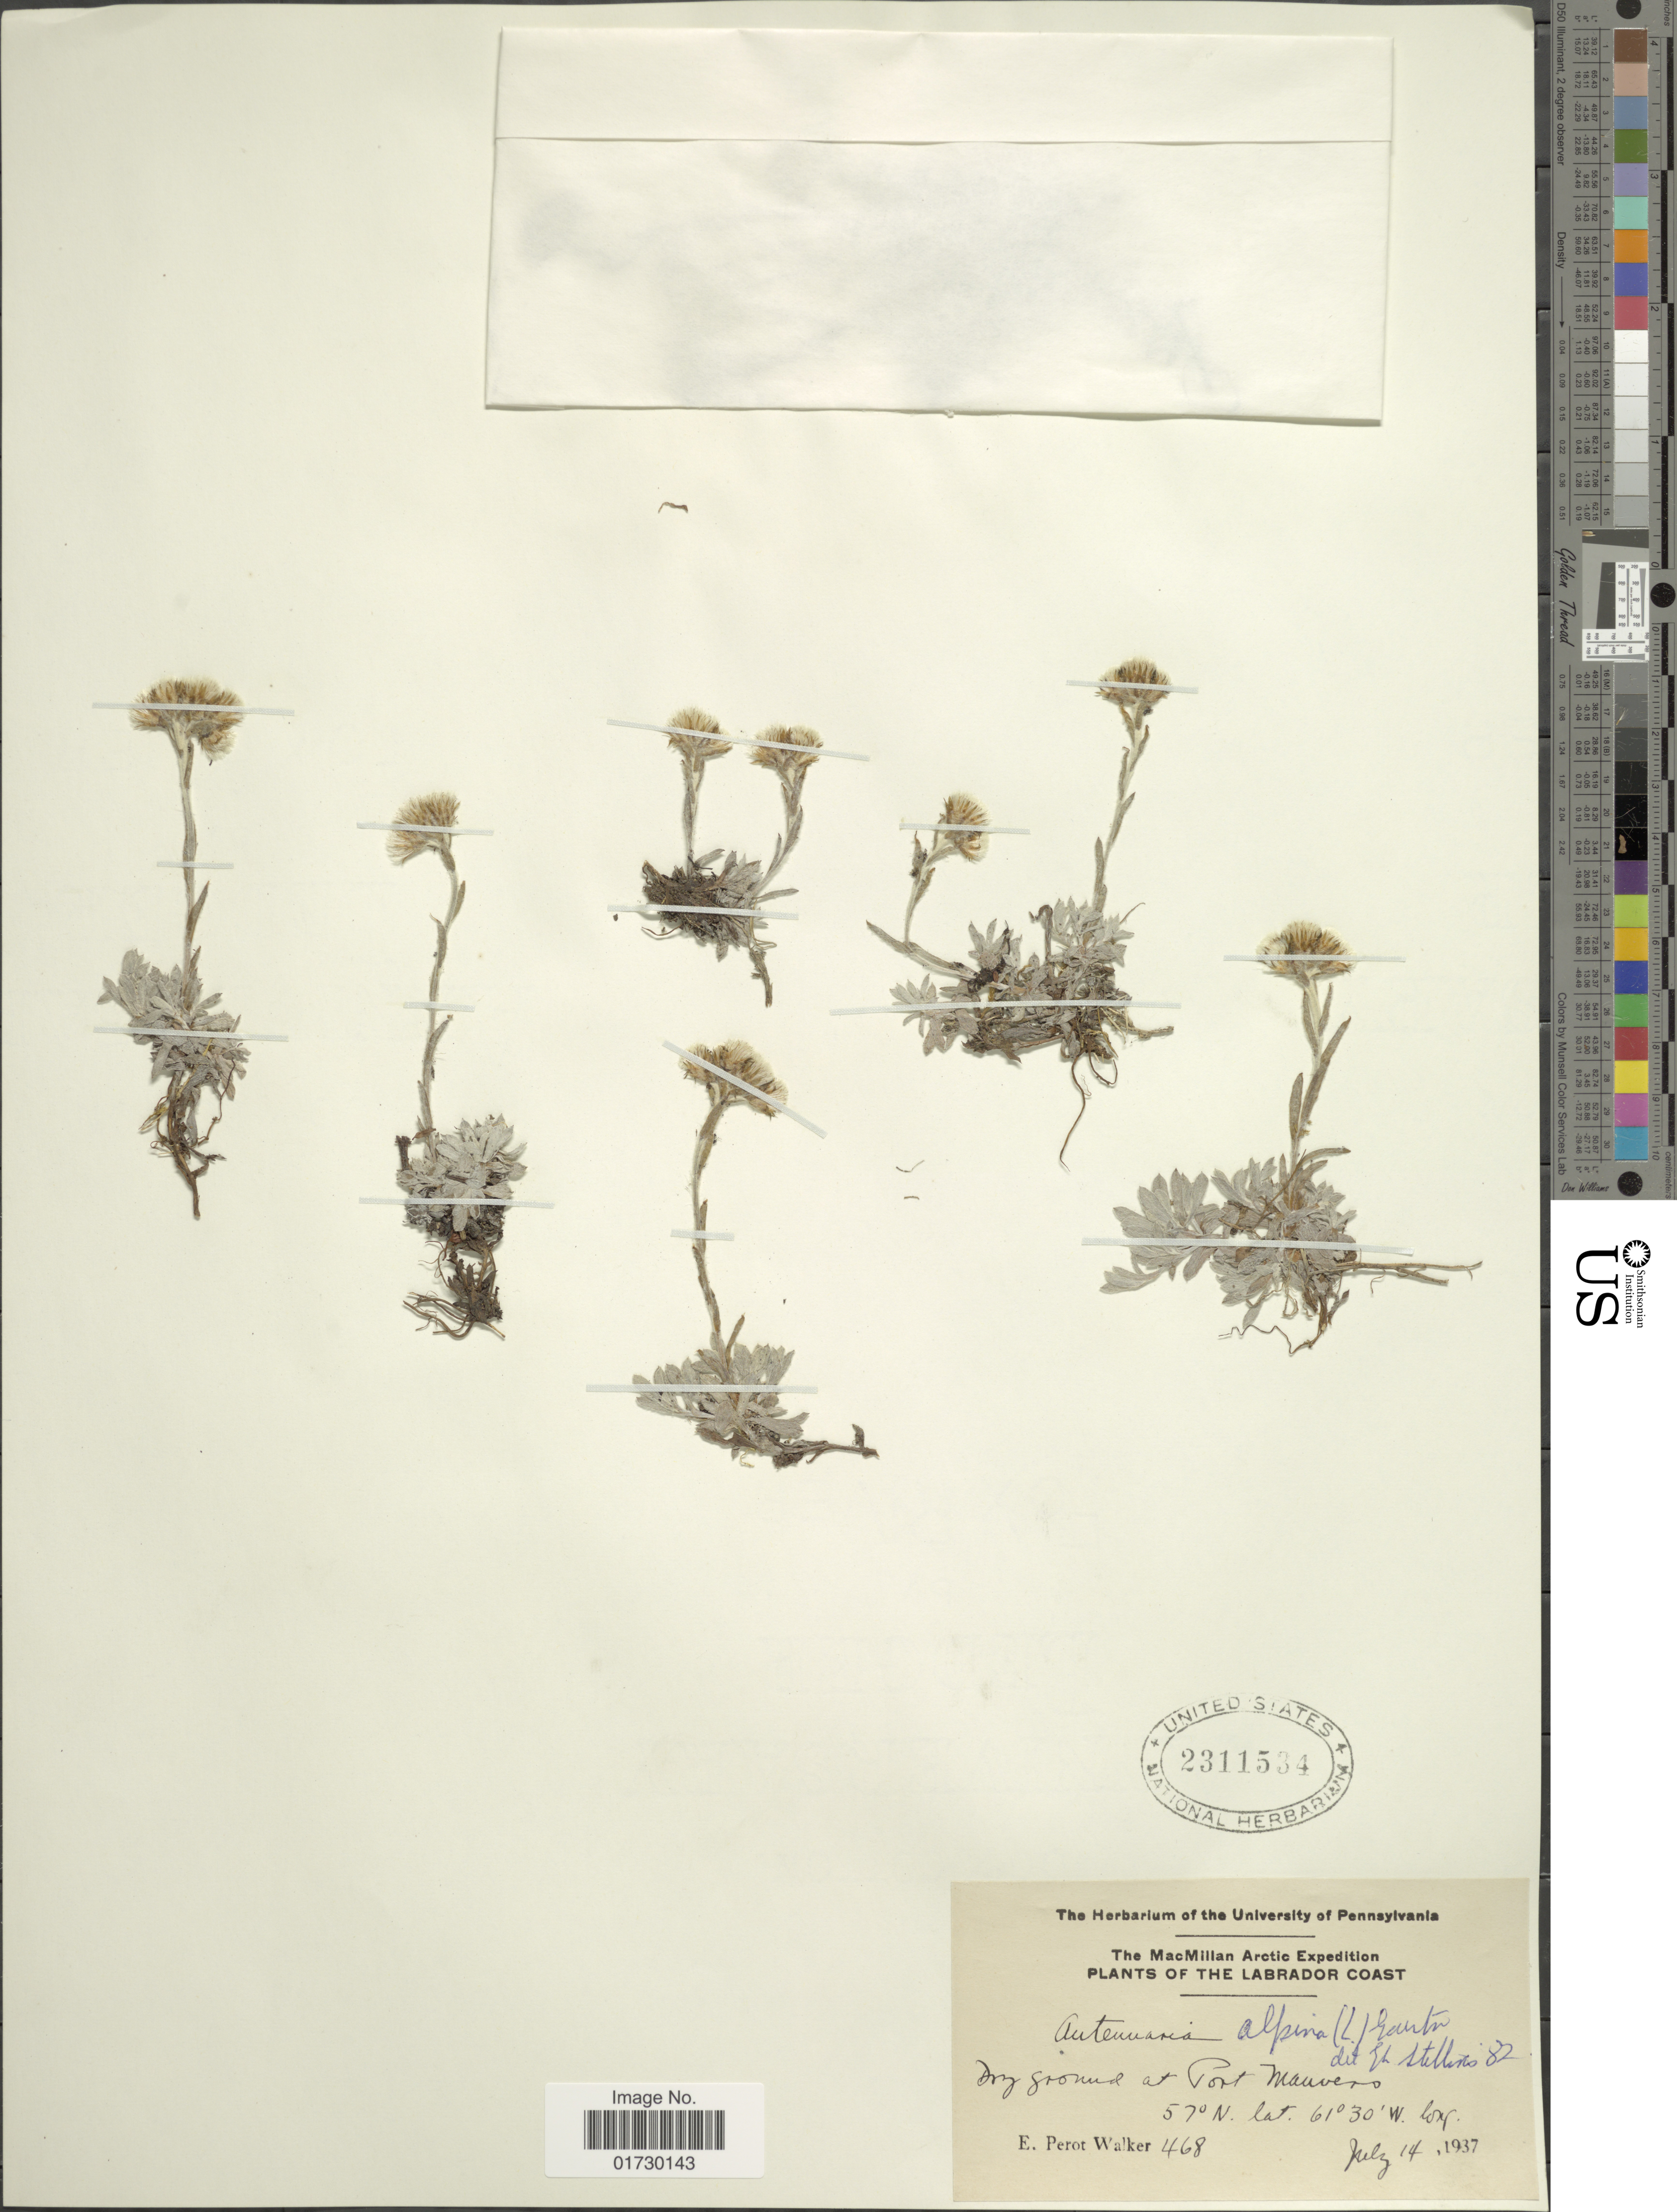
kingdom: Plantae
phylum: Tracheophyta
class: Magnoliopsida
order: Asterales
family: Asteraceae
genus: Antennaria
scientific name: Antennaria alpina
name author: (L.) Gaertn.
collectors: E. P. Walker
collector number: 468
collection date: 1937-07-14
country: Canada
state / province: Newfoundland and Labrador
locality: Arctic, The Labrador Coast, Dry ground at Port Mauvero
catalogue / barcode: US 2311534